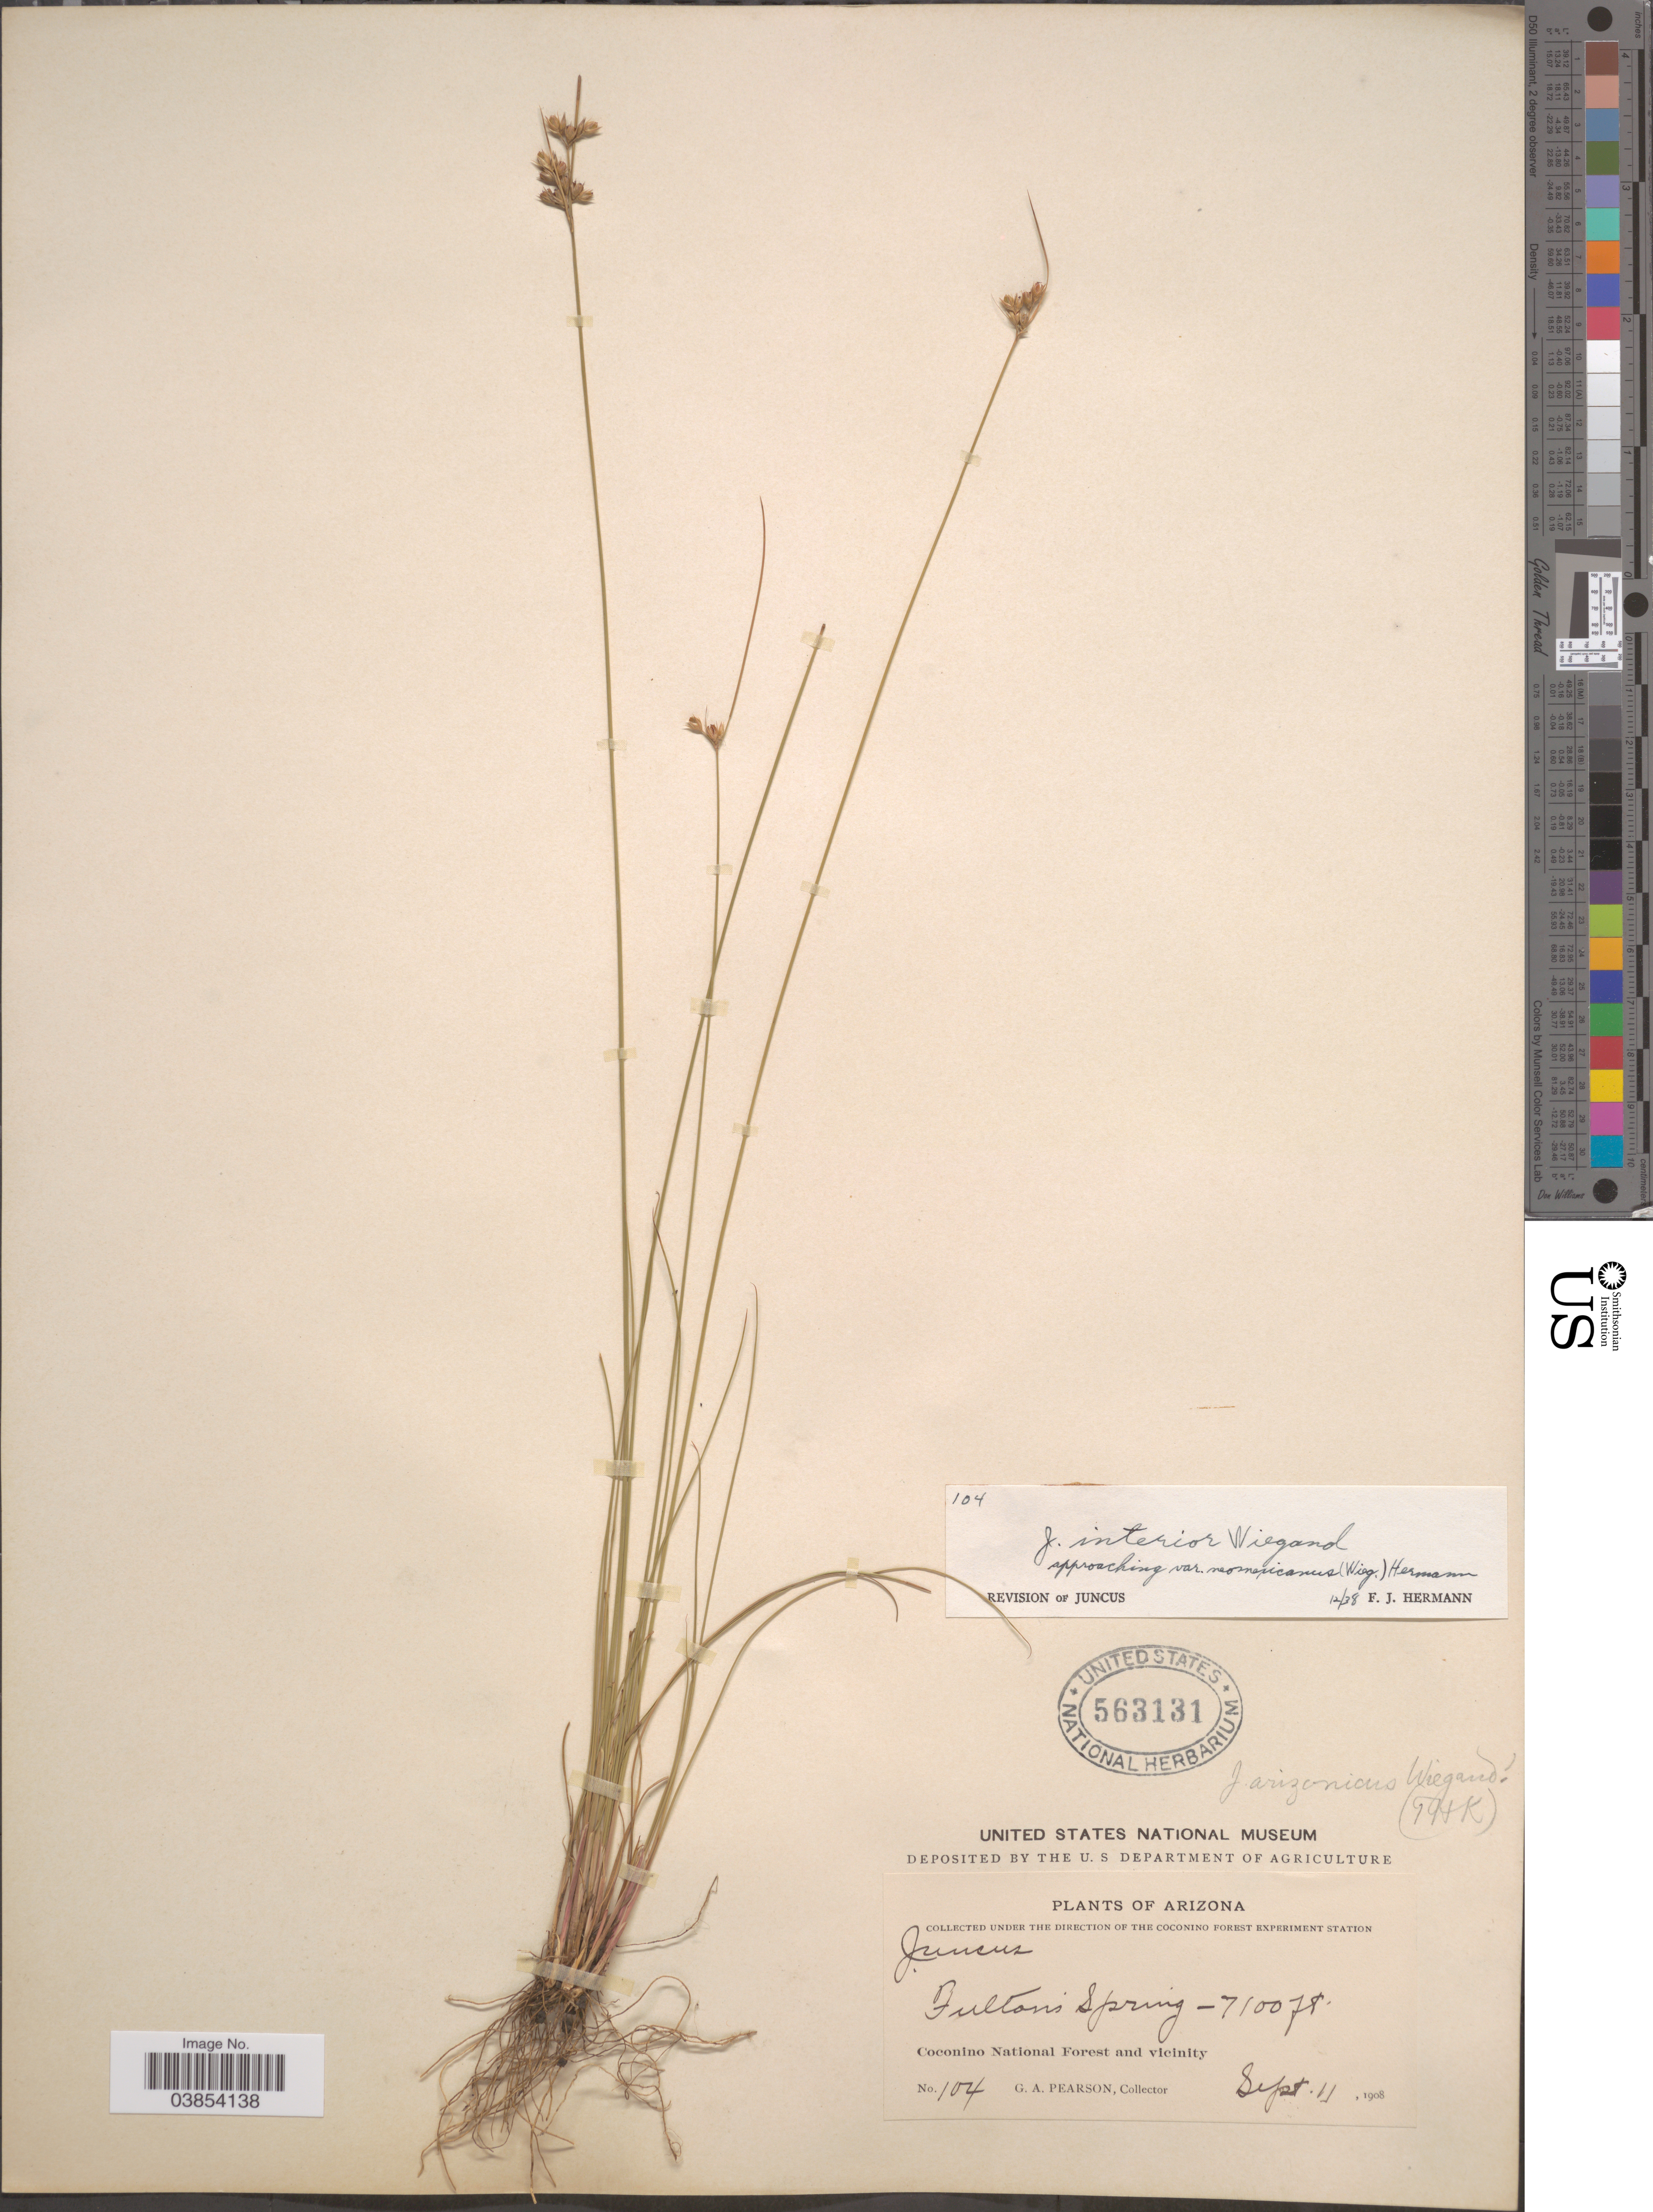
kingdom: Plantae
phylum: Tracheophyta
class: Liliopsida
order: Poales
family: Juncaceae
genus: Juncus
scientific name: Juncus interior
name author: Wiegand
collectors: G. Pearson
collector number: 104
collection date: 1908-09-11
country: United States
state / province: Arizona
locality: Fultons Spring. Coconino National Forest and vicinity.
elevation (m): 2164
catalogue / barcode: US 563131